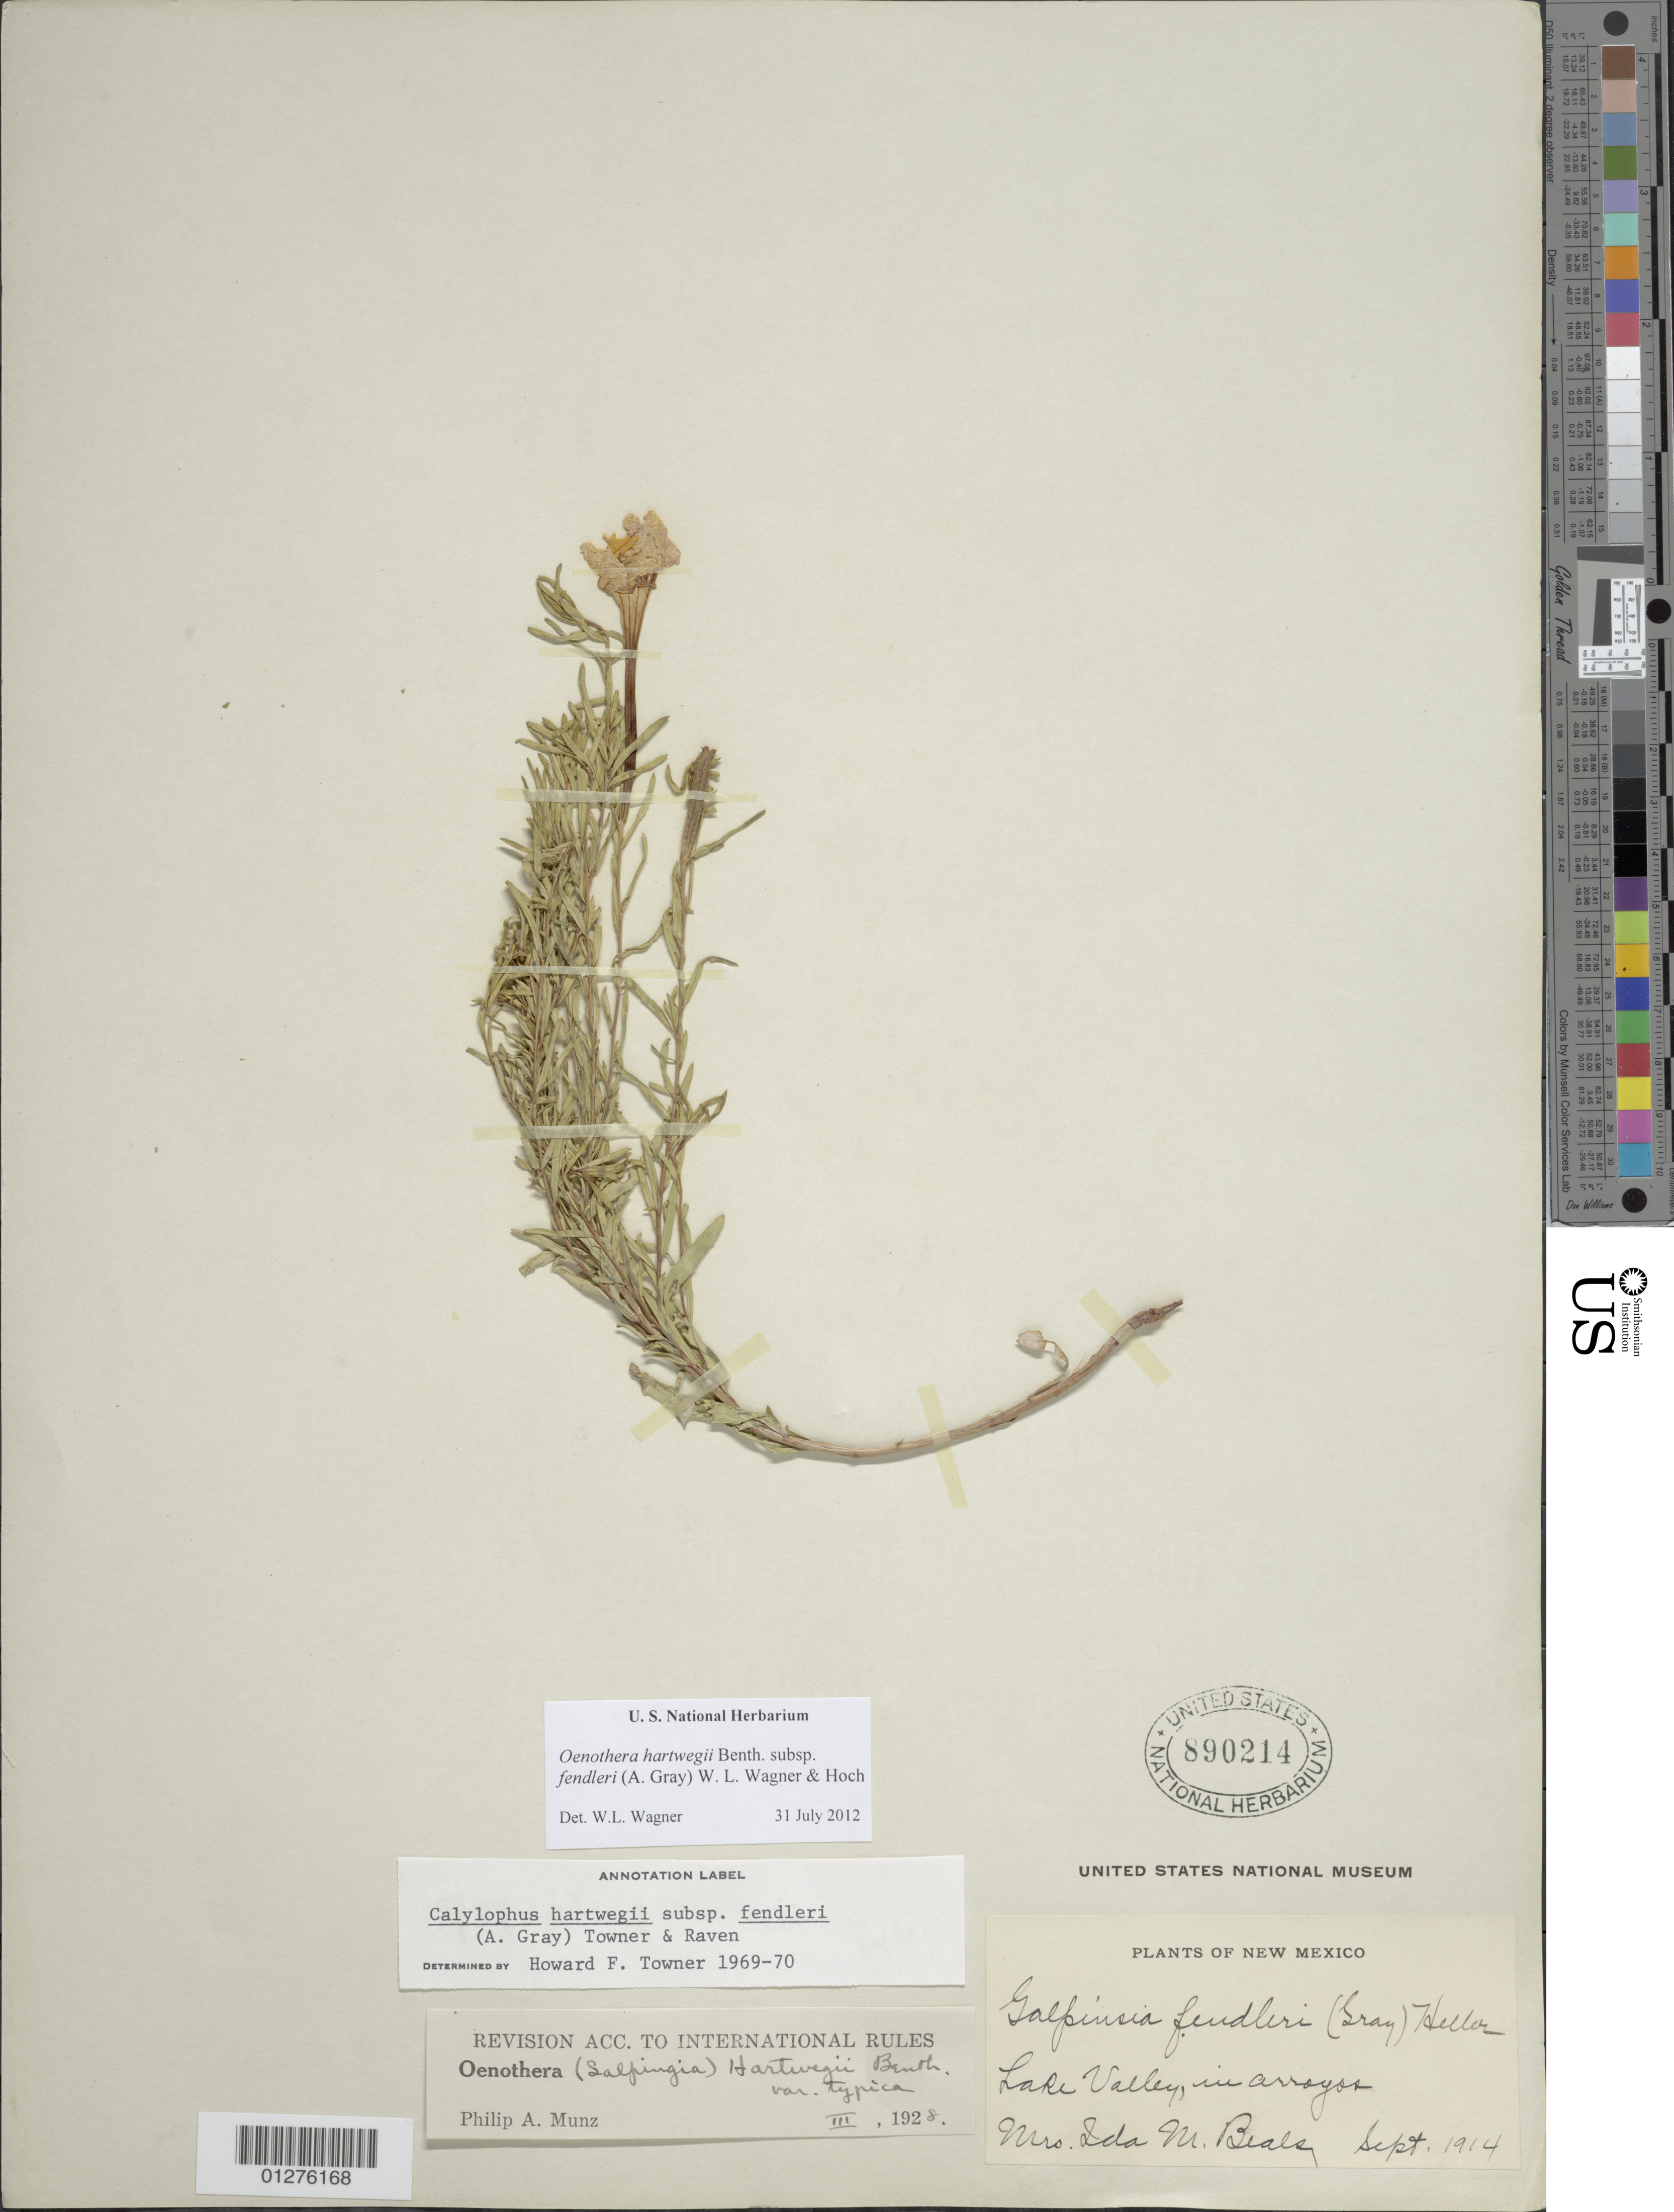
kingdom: Plantae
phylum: Tracheophyta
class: Magnoliopsida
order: Myrtales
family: Onagraceae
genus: Oenothera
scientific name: Oenothera hartwegii subsp. fendleri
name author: (A. Gray) W.L. Wagner & Hoch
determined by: Wagner, W. L., (BOT), Smithsonian Institution - National Museum of Natural History (UNITED STATES)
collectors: I. M. Beals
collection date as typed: Sep 1914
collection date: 1914-09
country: United States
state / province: New Mexico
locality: Lake Valley, in arroyos.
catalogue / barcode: US 890214